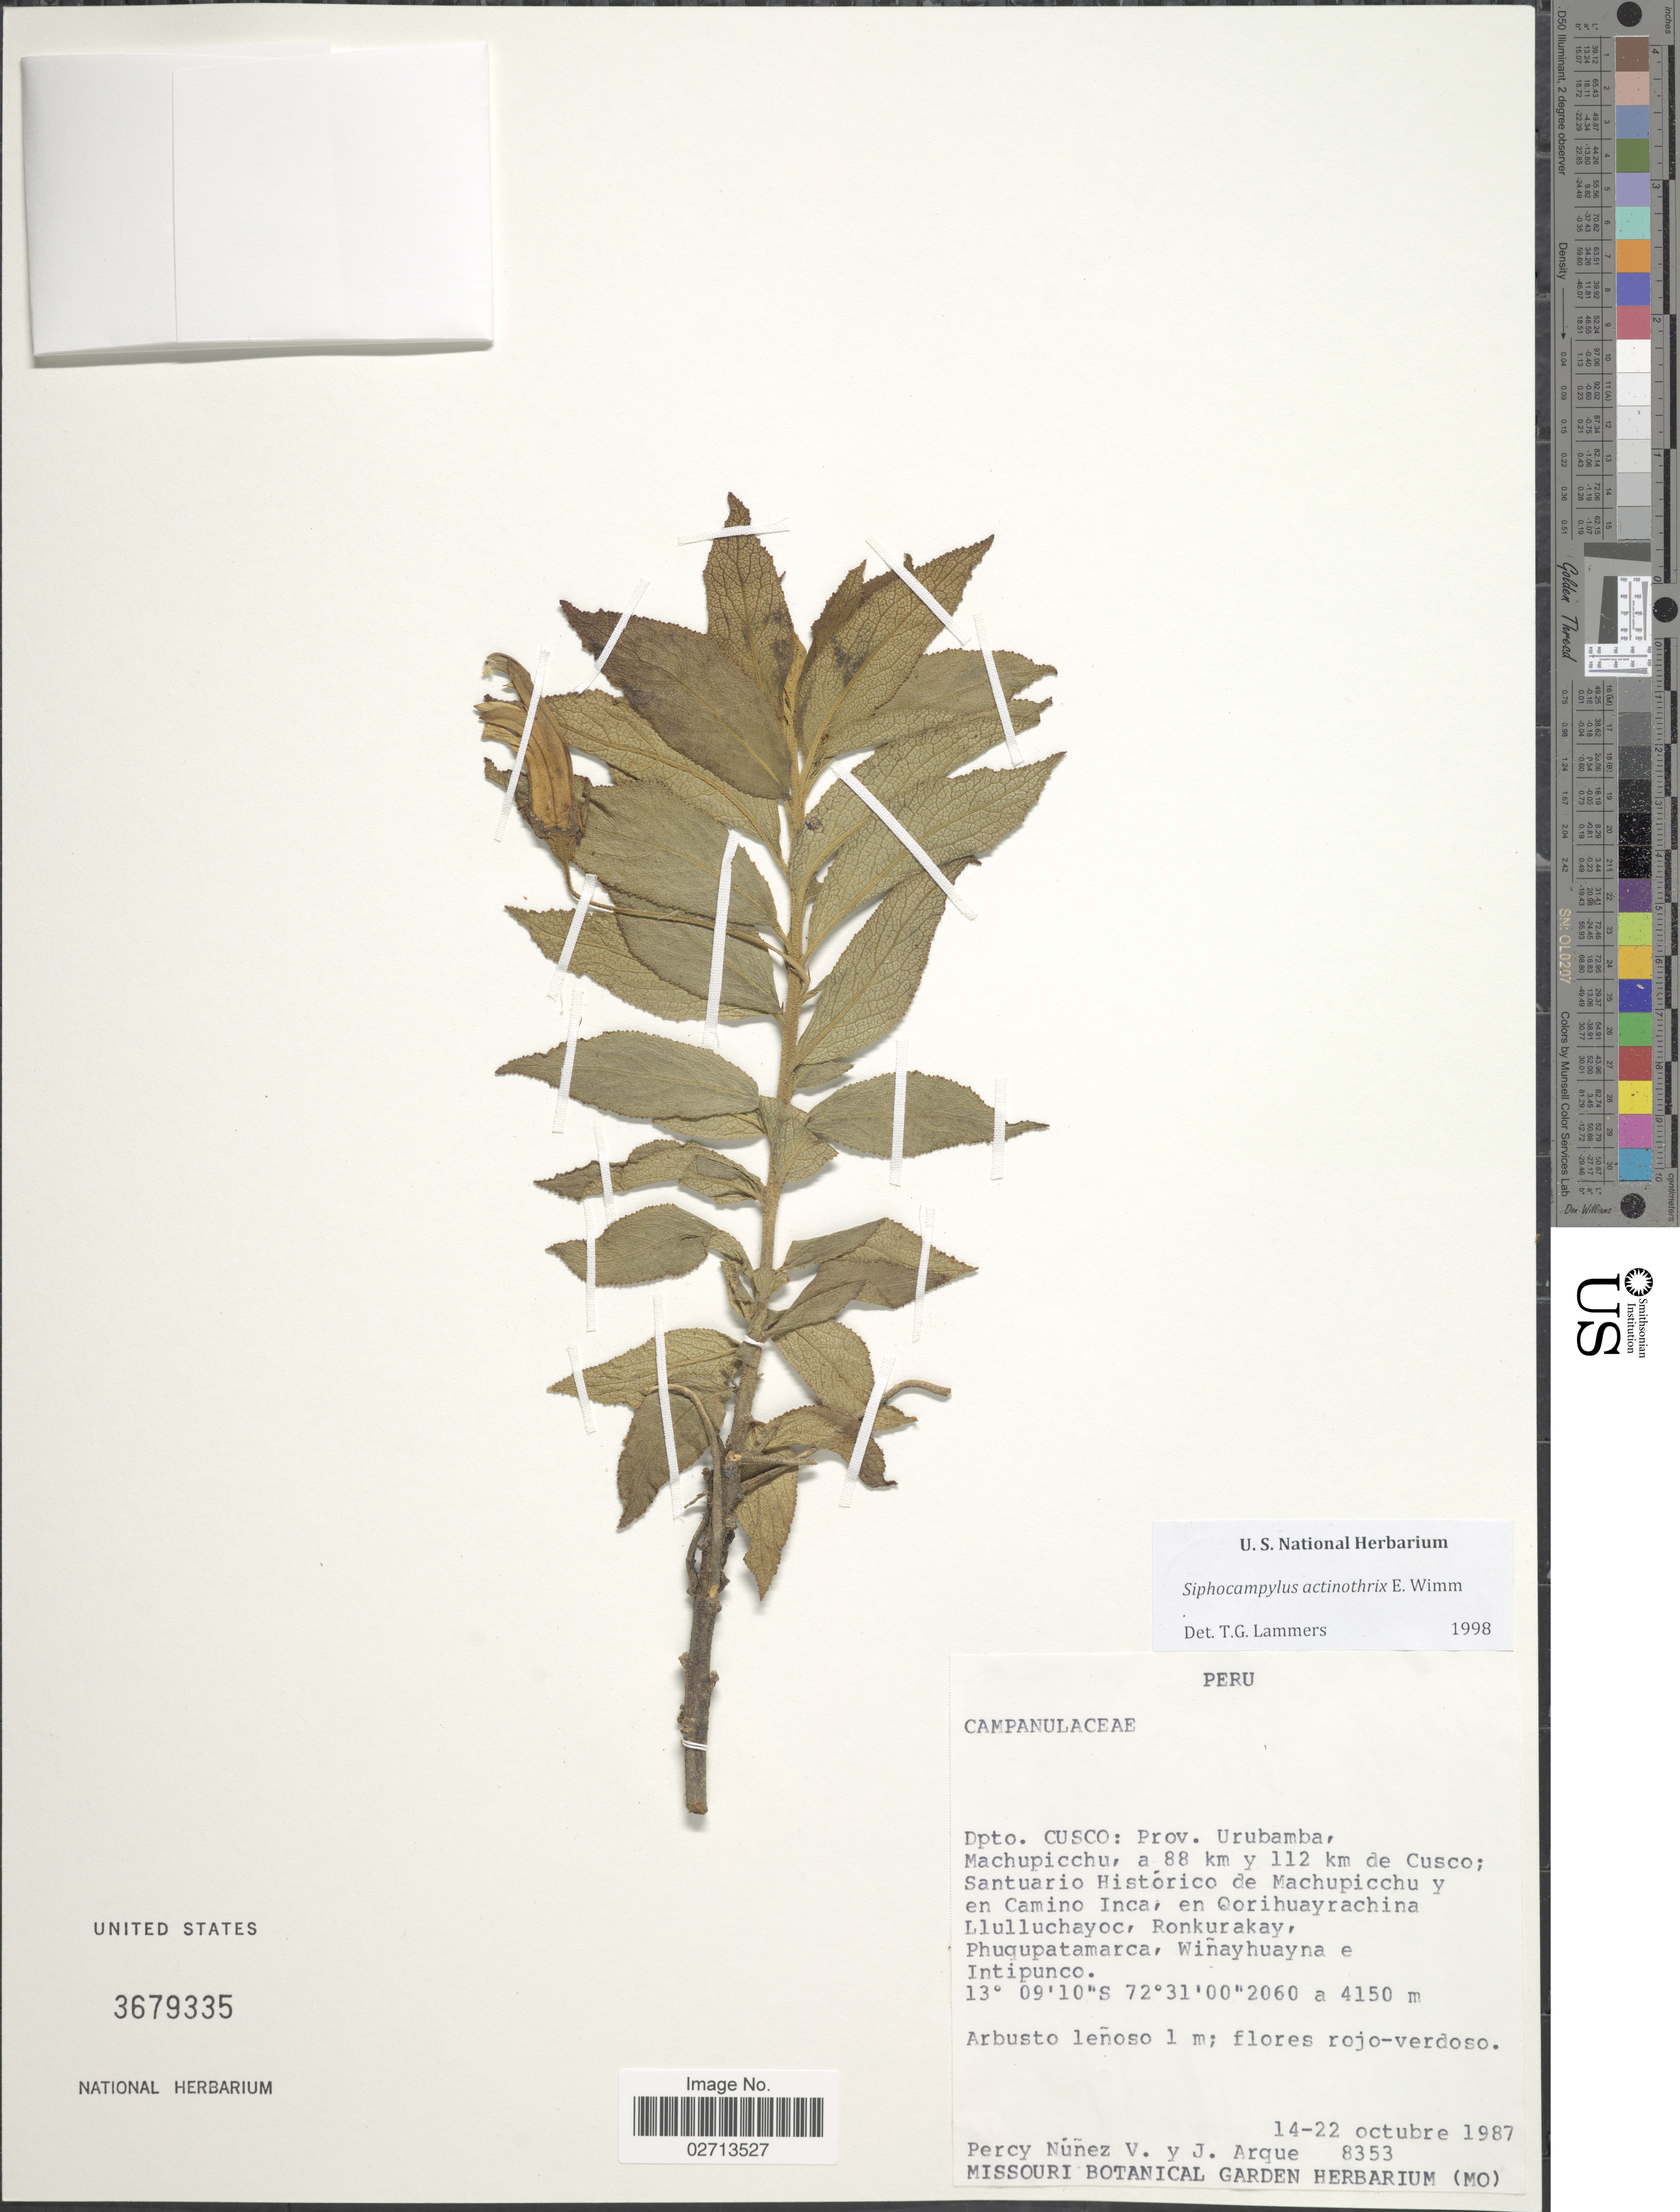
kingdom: Plantae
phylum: Tracheophyta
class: Magnoliopsida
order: Asterales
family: Campanulaceae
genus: Siphocampylus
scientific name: Siphocampylus actinotrix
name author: E. Wimm.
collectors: P. Nuñez V. & J. Arque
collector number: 8353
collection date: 1987-10-14/1987-10-22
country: Peru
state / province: Cusco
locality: Prov. Urubamba, Machupicchu, a 88 km y 112 km de Cusco; Santuario Historico de Machupicchu y en Camino Inca, en Qorihuayrachina Llulluchayoc, Ronkurakay, Phuqupatamarca, Winayhuayna e Intipunco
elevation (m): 4150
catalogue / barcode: US 3679335